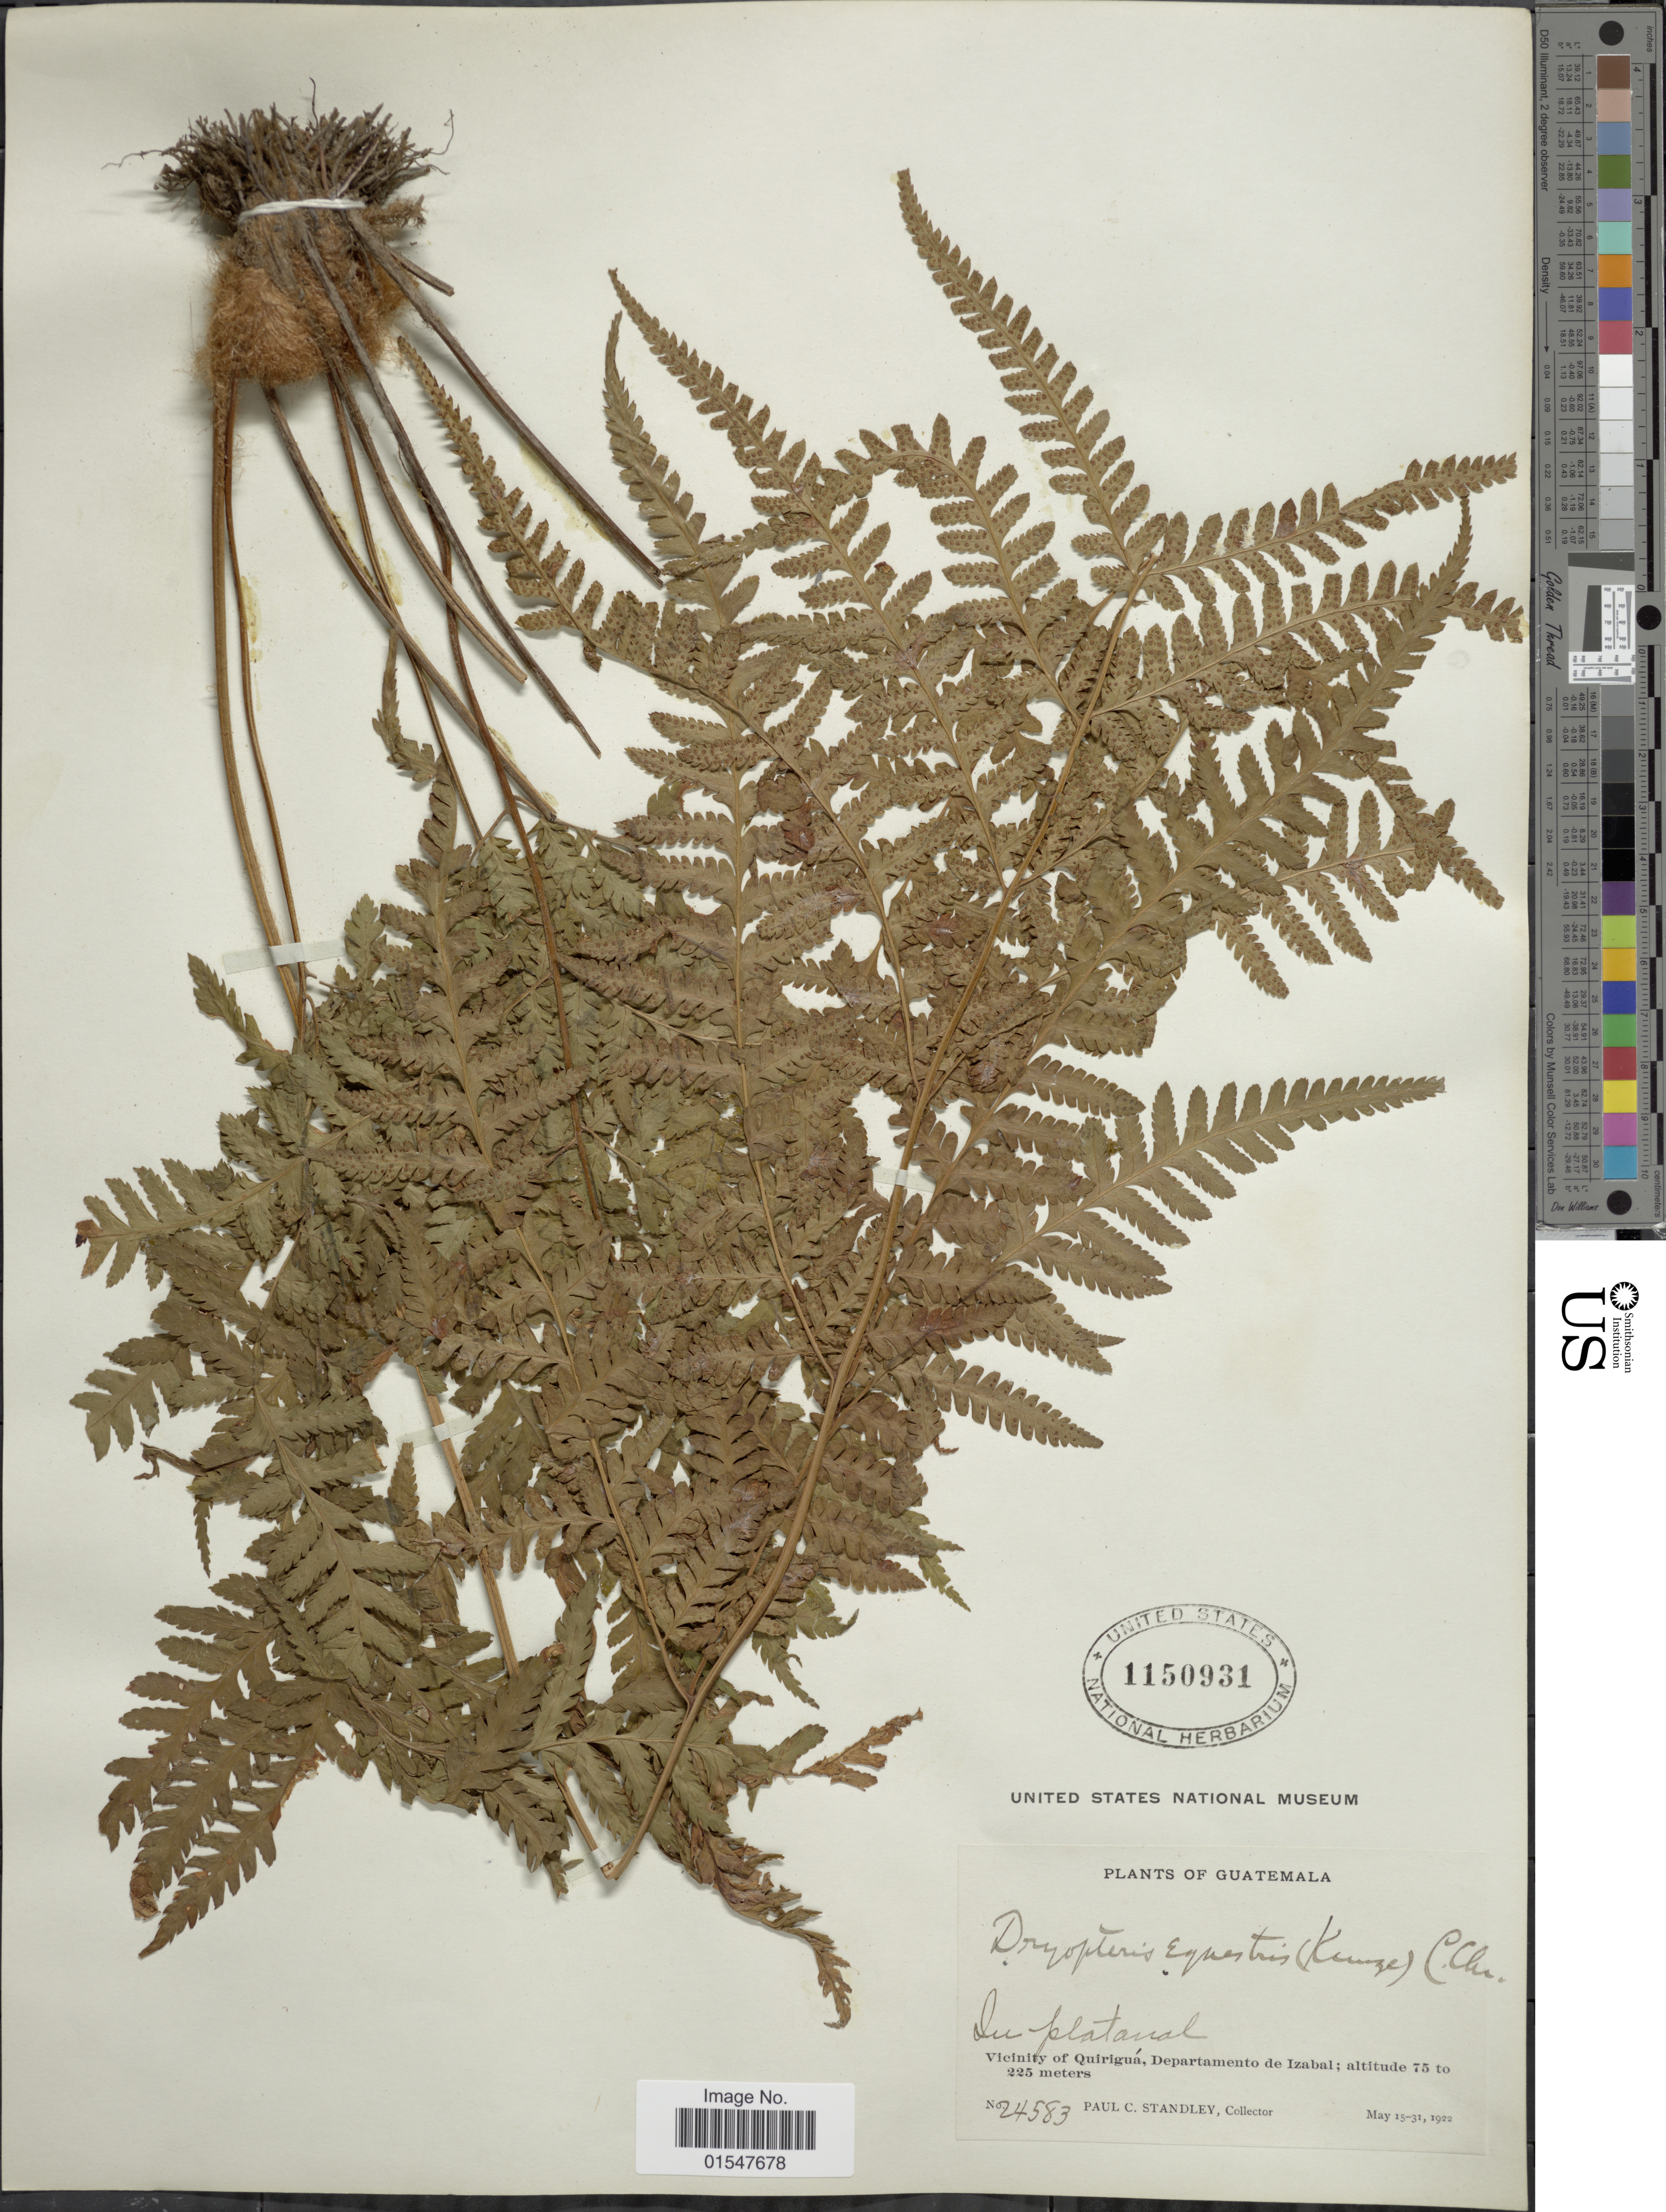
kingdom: Plantae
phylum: Tracheophyta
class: Polypodiopsida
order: Polypodiales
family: Dryopteridaceae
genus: Ctenitis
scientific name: Ctenitis equestris var. equestris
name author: (Kunze) Ching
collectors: P. C. Standley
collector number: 24583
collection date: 1922-05-15/1922-05-31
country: Guatemala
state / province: Izabal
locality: Vicinity of Quirigua, Departmento de Izabal.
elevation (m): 75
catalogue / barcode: US 1150931